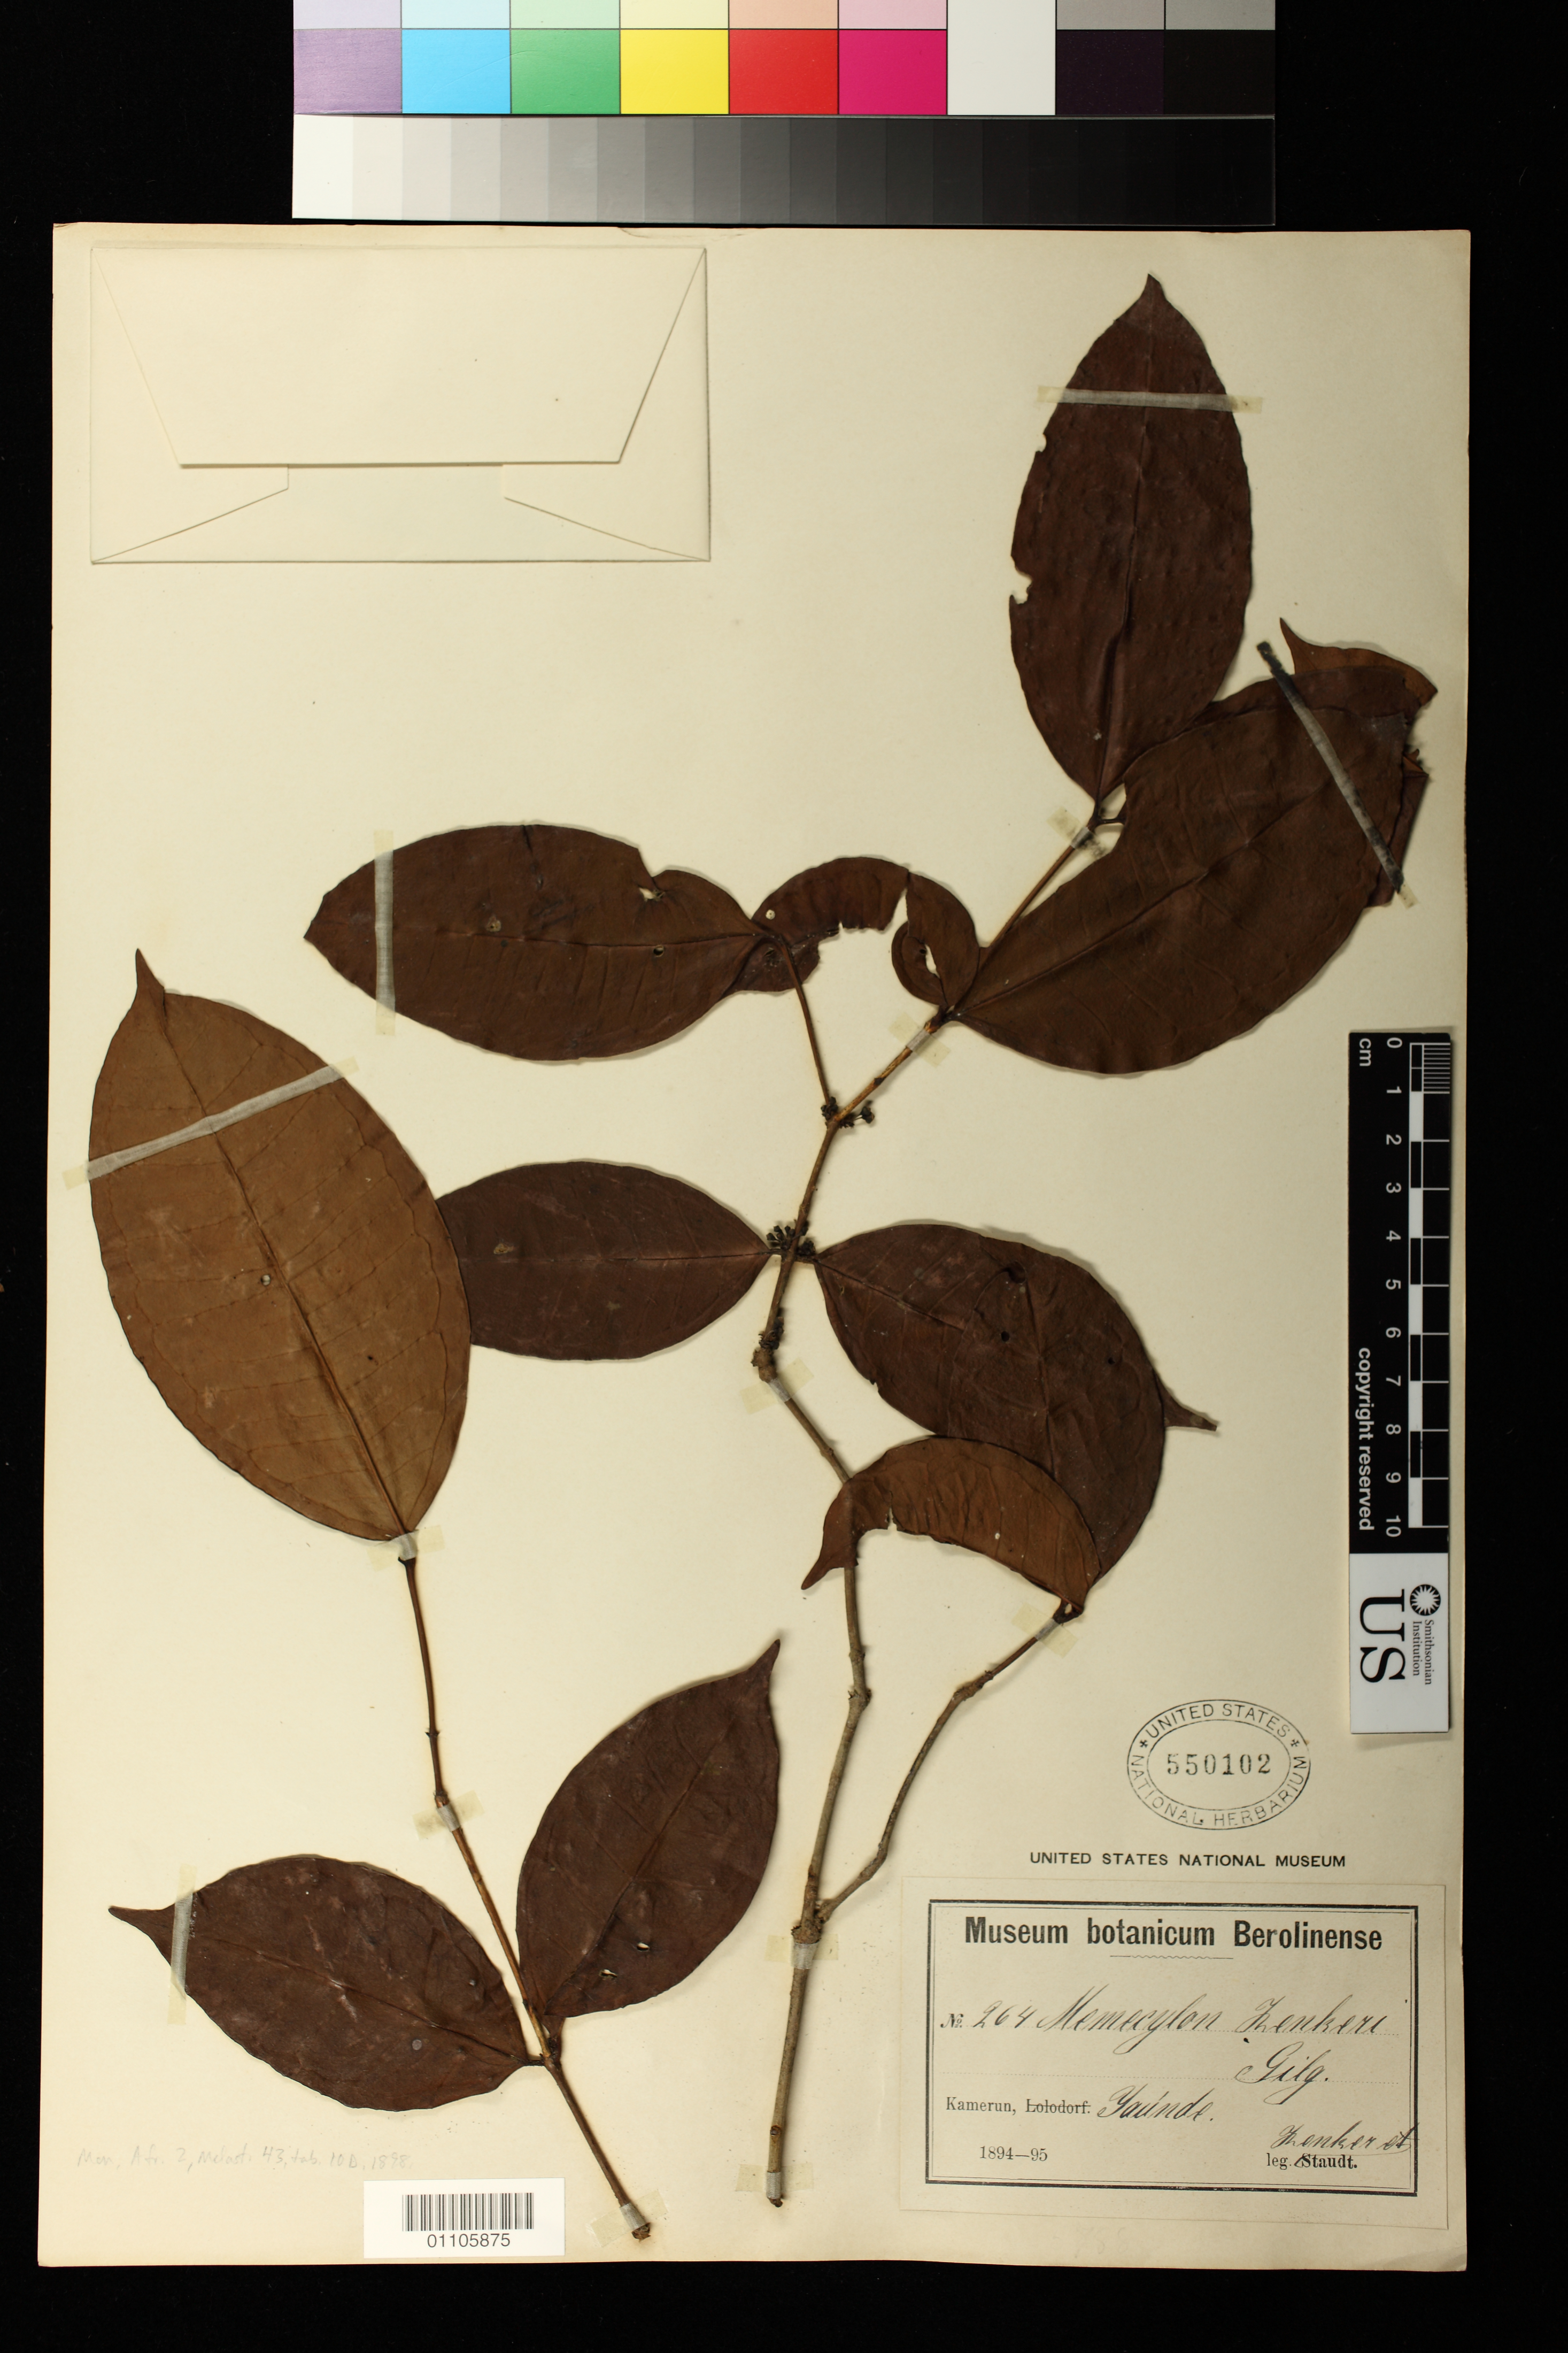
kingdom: Plantae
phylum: Tracheophyta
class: Magnoliopsida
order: Myrtales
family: Melastomataceae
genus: Memecylon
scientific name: Memecylon zenkeri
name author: Gilg in Engl.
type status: Isolectotype; Syntype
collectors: G. A. Zenker & A. Staudt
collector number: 264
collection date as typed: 1894 to -- --- 1895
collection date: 1894/1895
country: Cameroon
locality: Kamerun, Yaunde.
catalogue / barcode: US 550102